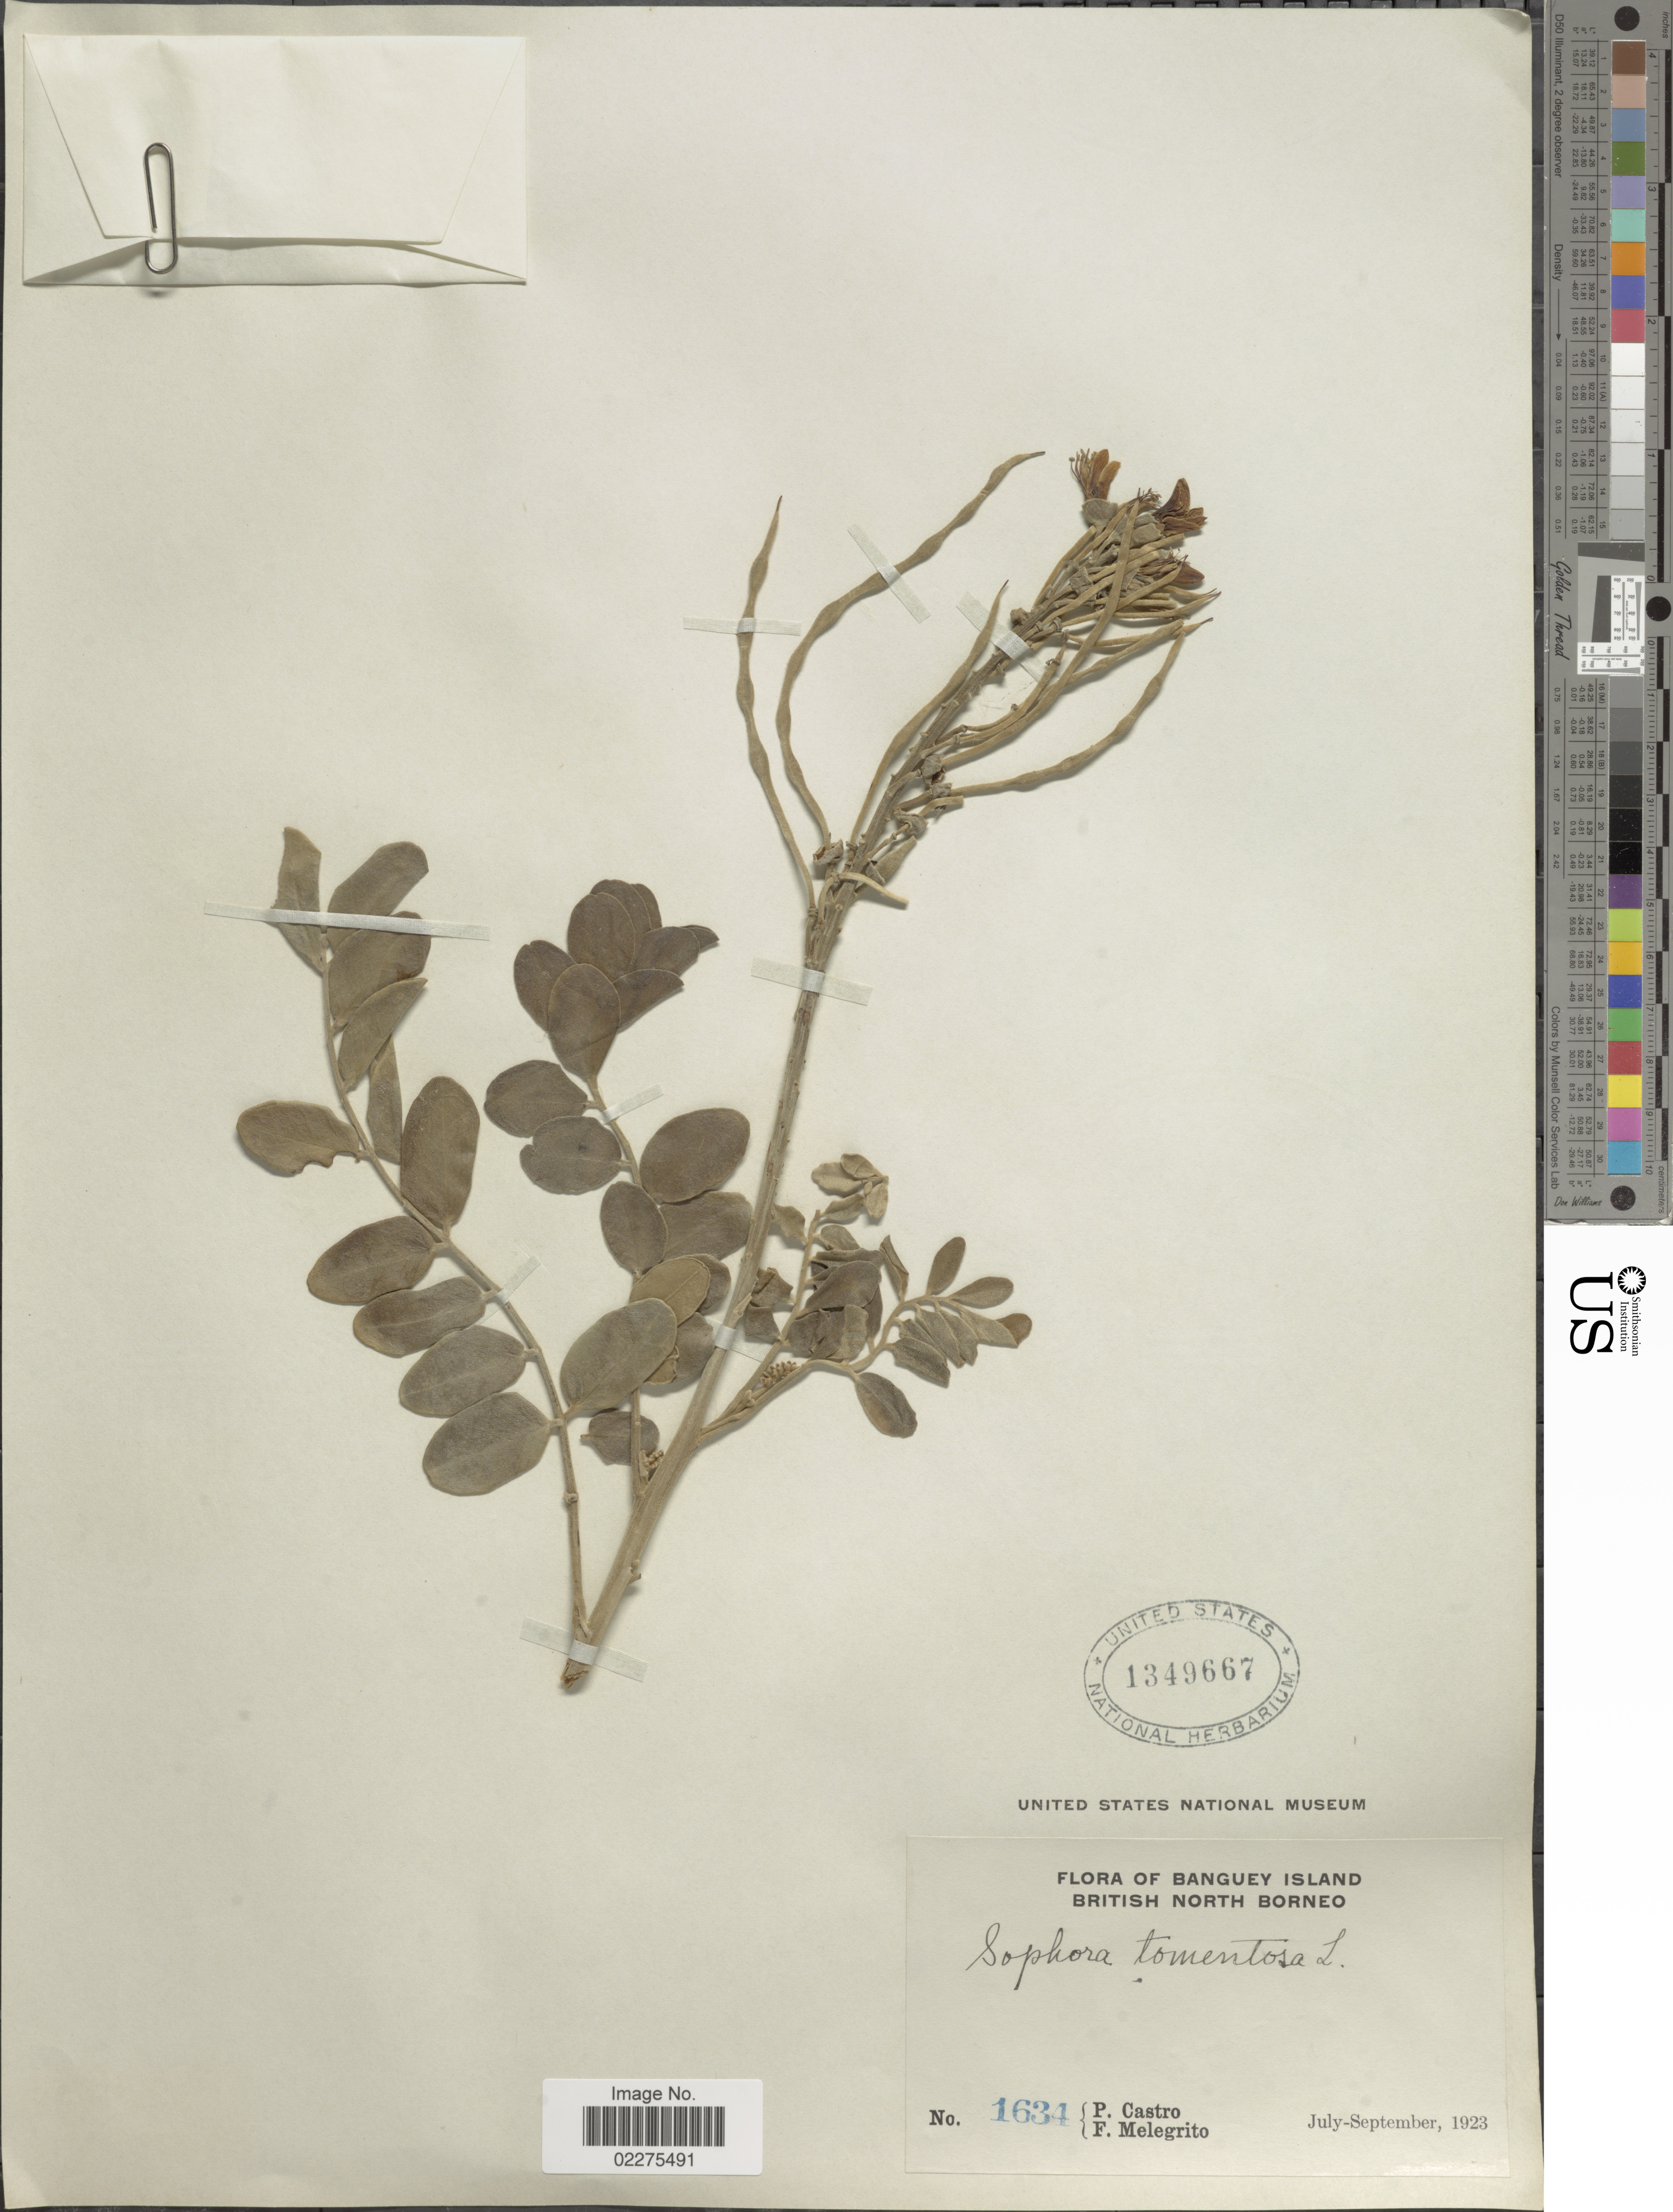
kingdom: Plantae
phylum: Tracheophyta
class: Magnoliopsida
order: Fabales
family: Fabaceae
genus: Sophora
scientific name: Sophora tomentosa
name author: L.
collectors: P. Castro & F. Melegrito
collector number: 1634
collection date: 1923-07/1923-09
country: Malaysia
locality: Banguey Island. British North Borneo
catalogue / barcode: US 1349667